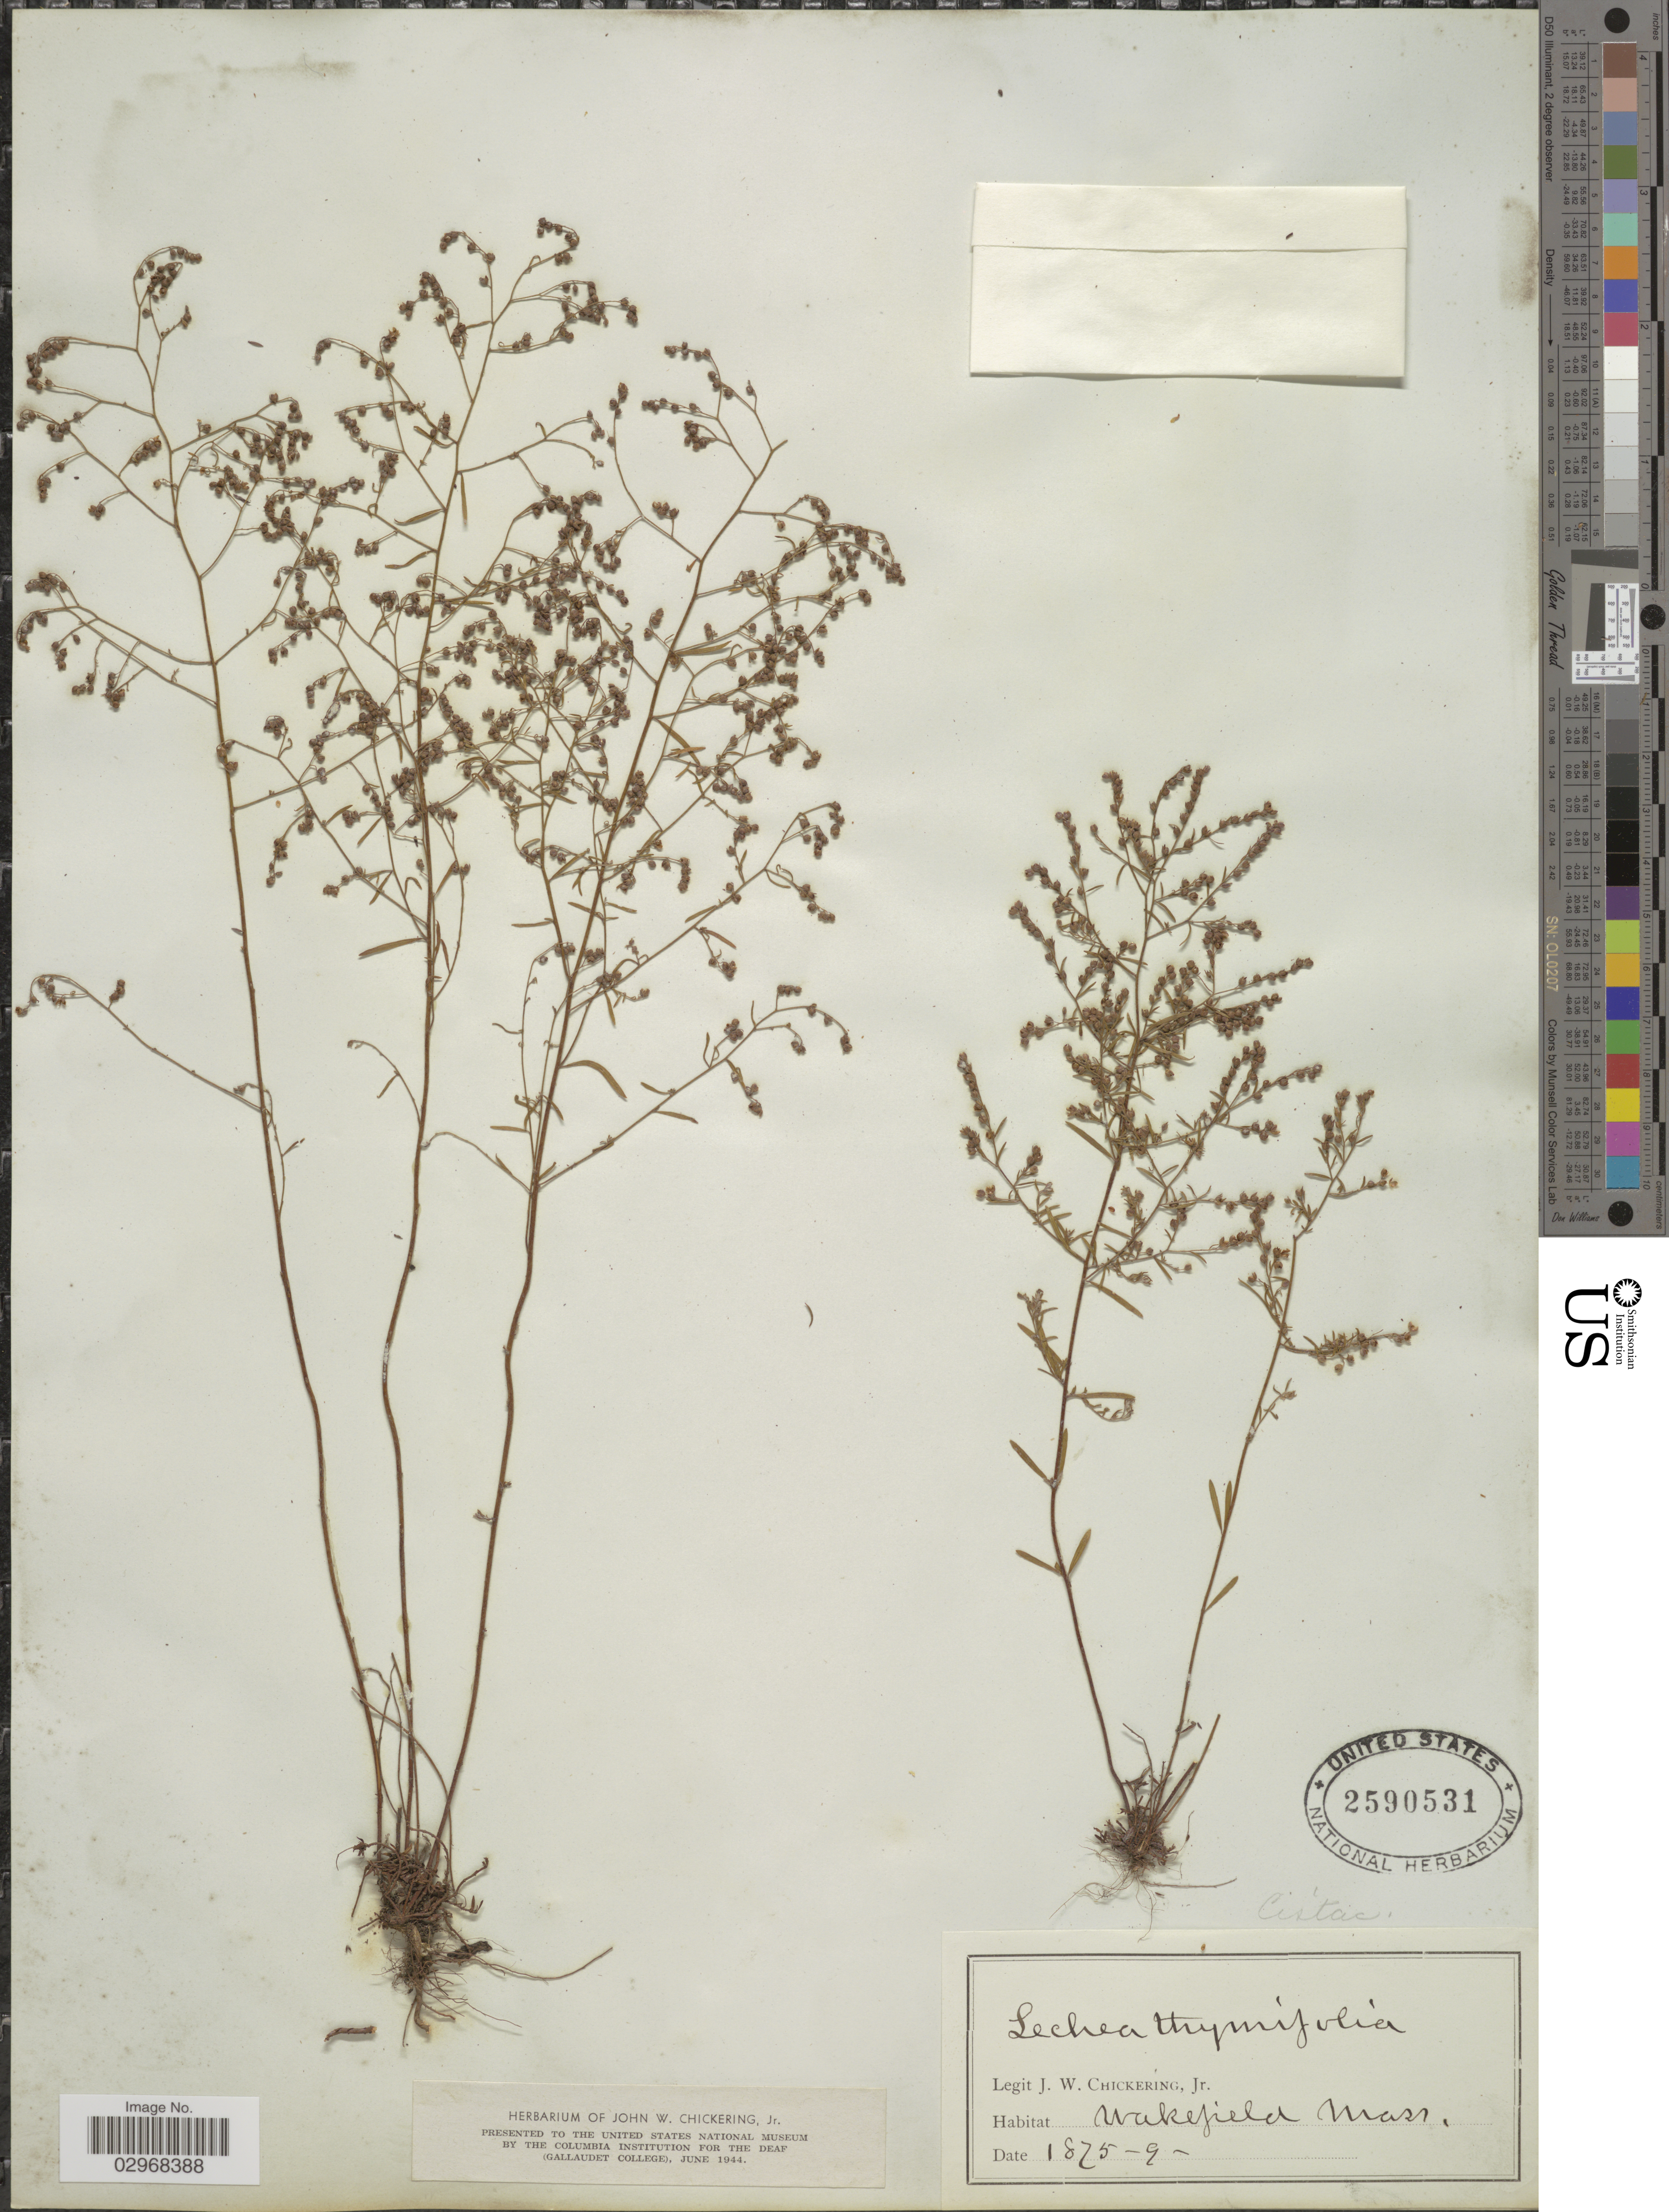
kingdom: Plantae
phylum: Tracheophyta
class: Magnoliopsida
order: Malvales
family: Cistaceae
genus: Lechea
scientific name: Lechea thymifolia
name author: Michx.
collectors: J. Chickering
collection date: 1875-09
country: United States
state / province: Massachusetts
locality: Wakefield.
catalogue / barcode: US 2590531